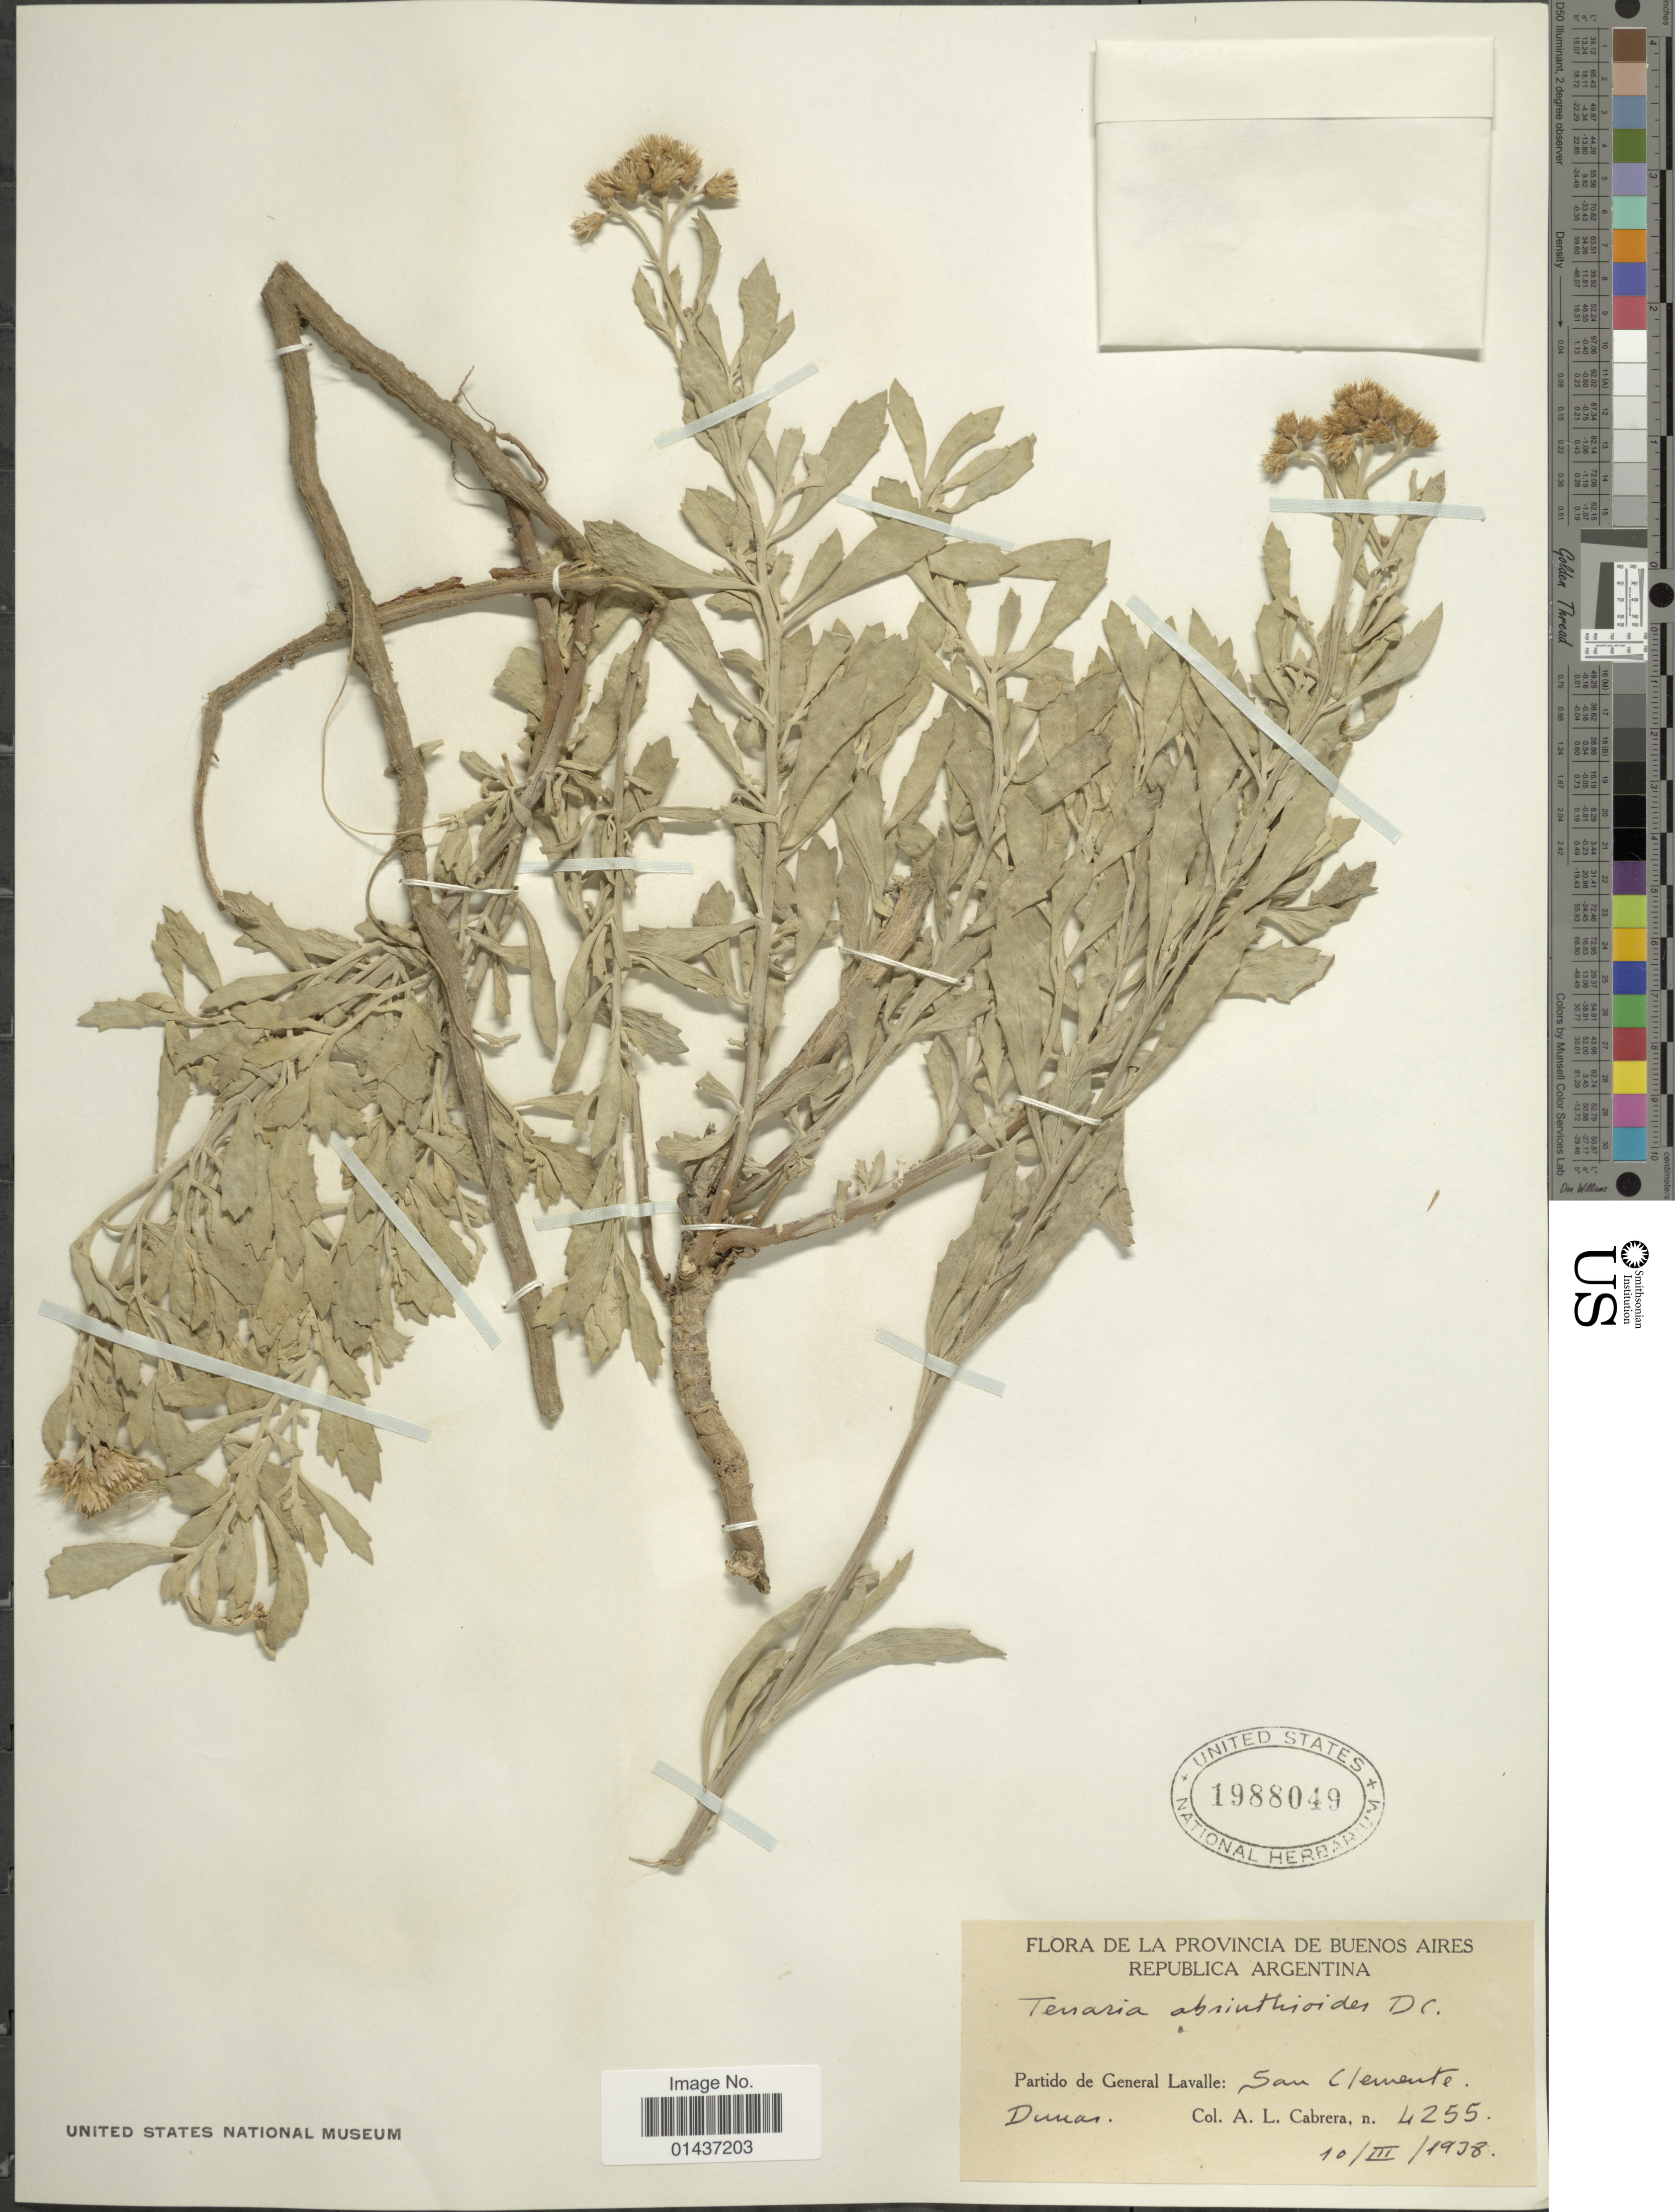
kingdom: Plantae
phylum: Tracheophyta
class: Magnoliopsida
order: Asterales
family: Asteraceae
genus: Tessaria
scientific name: Tessaria absinthioides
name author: (Hook. & Arn.) DC.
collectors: A. L. Cabrera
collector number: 4255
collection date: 1938-03-10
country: Argentina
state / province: Buenos Aires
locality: Partido de General Lavalle: San Clemente. Dunas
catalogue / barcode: US 1988049